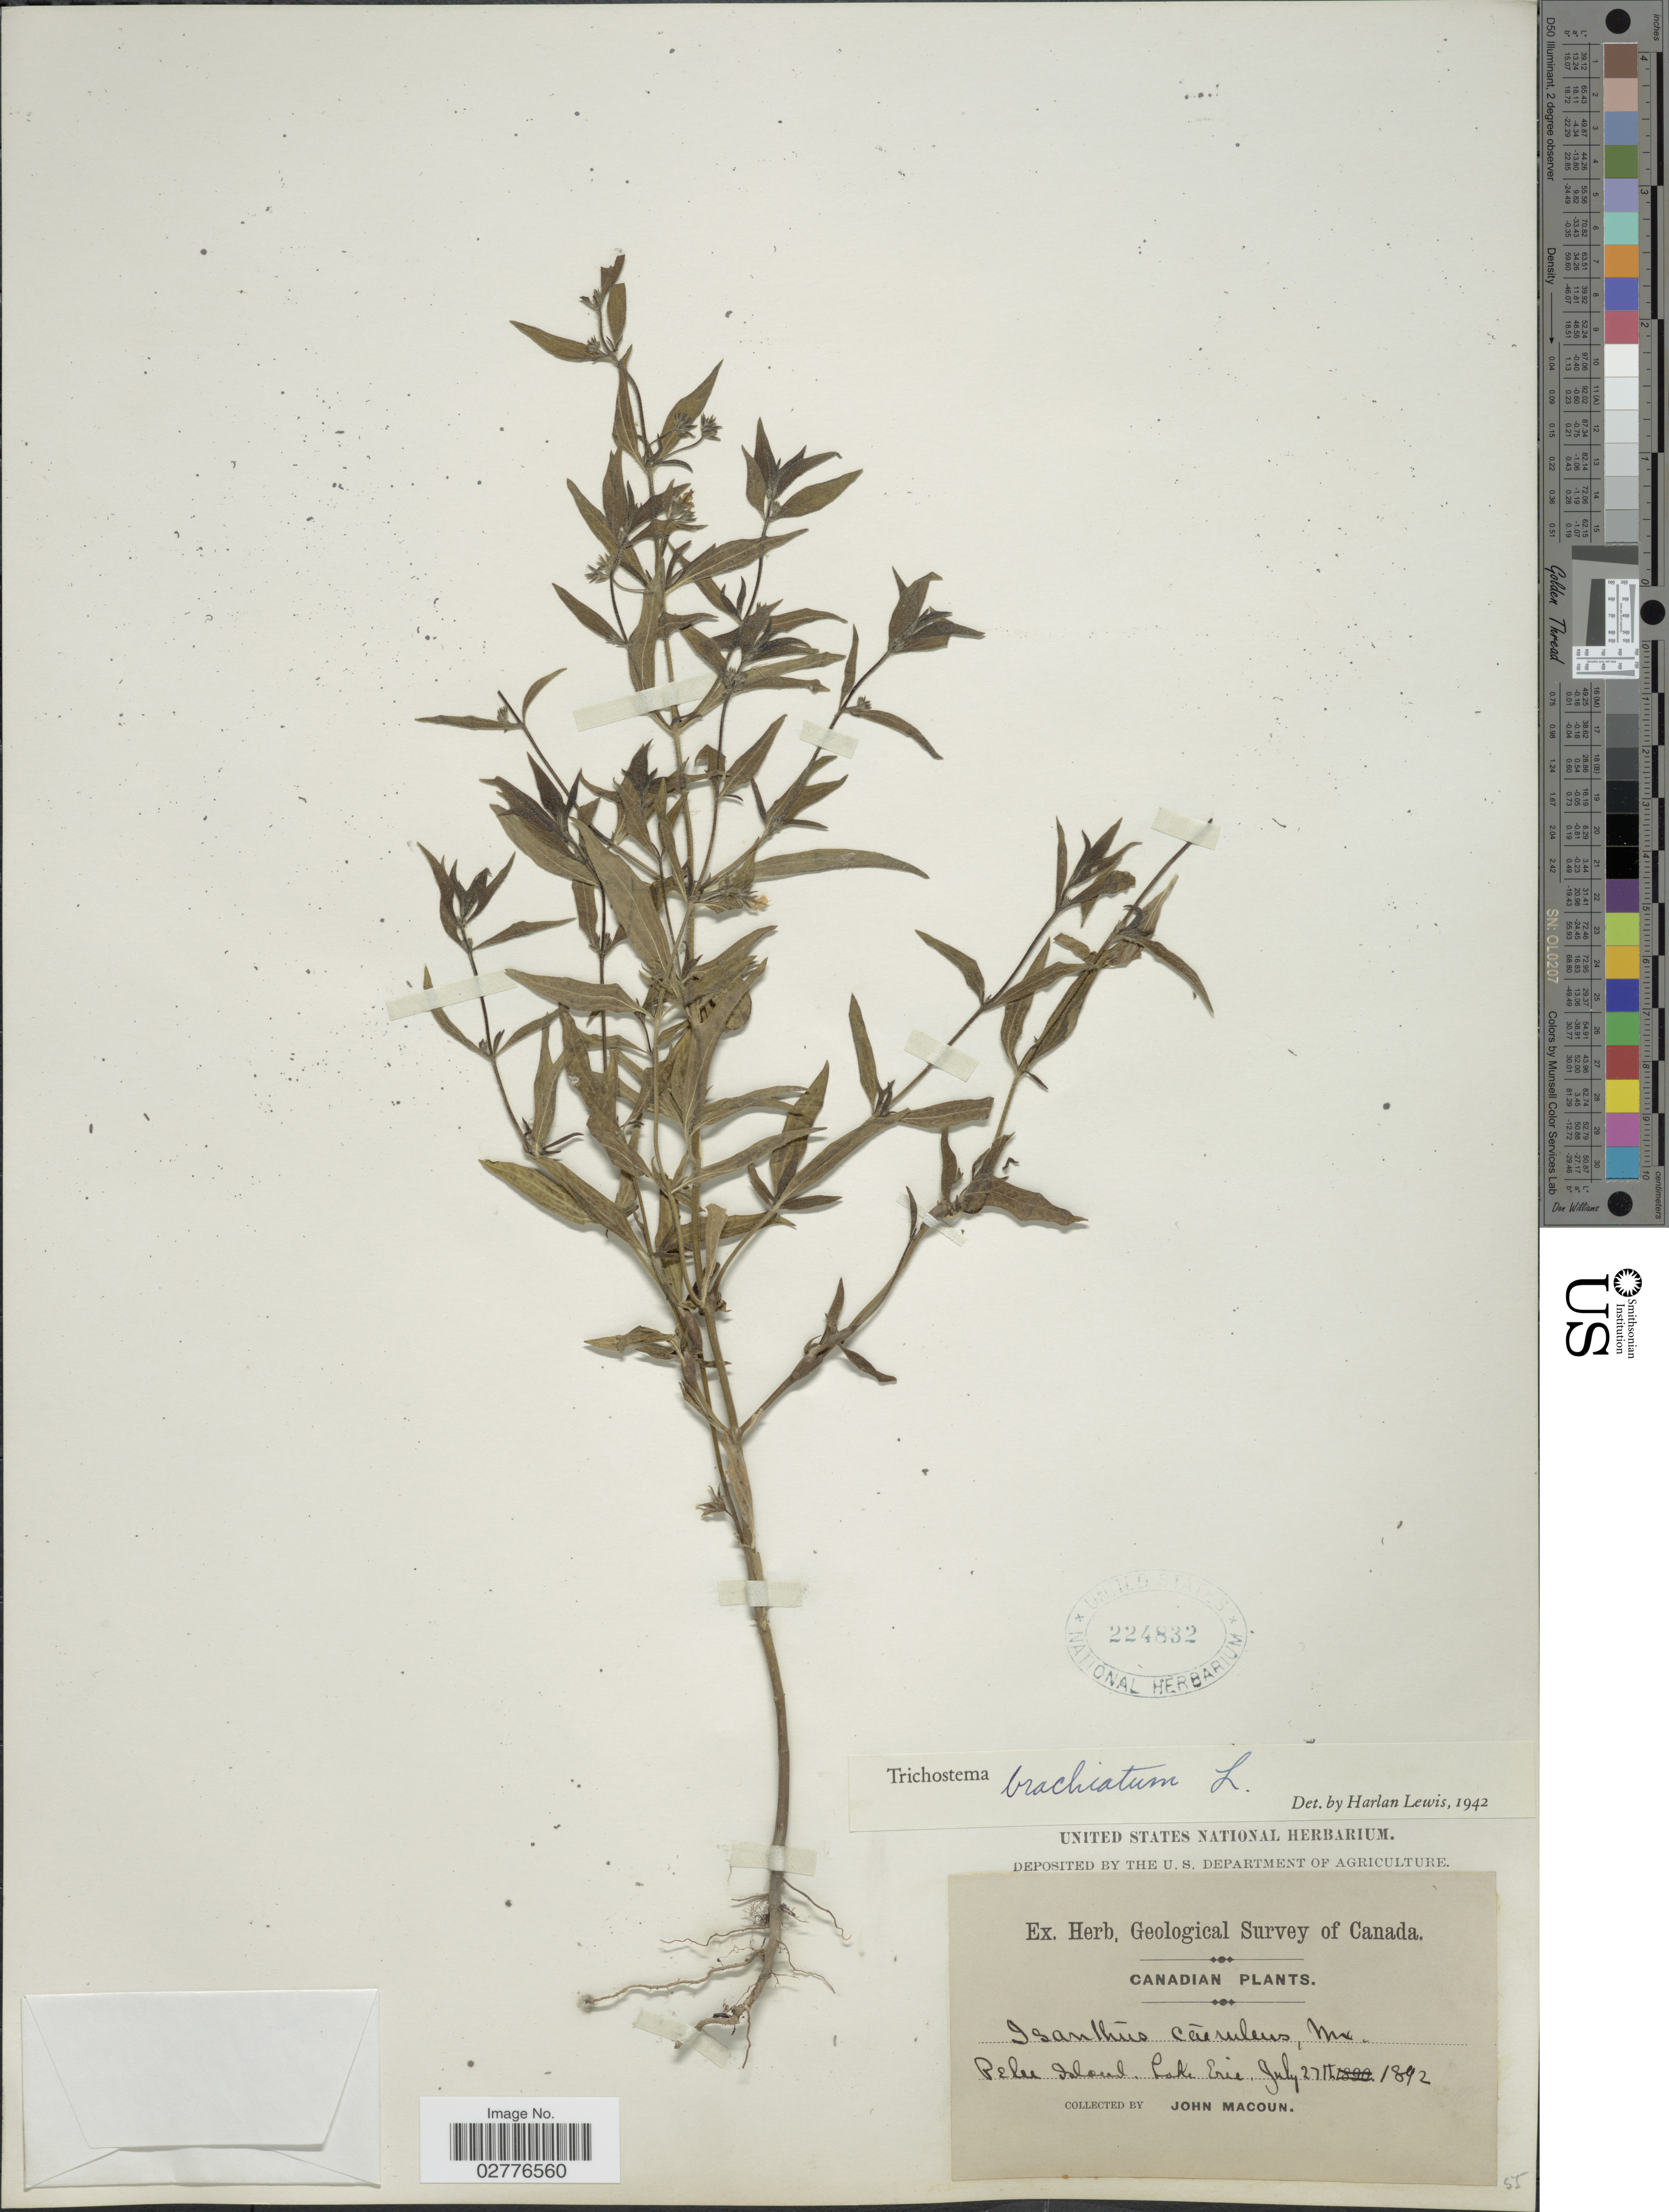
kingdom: Plantae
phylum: Tracheophyta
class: Magnoliopsida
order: Lamiales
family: Lamiaceae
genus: Trichostema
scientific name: Trichostema brachiatum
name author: L.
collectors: J. Macoun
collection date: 1892-07-27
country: Canada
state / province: Ontario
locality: Pelee Island, Lake Erie.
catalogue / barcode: US 224832